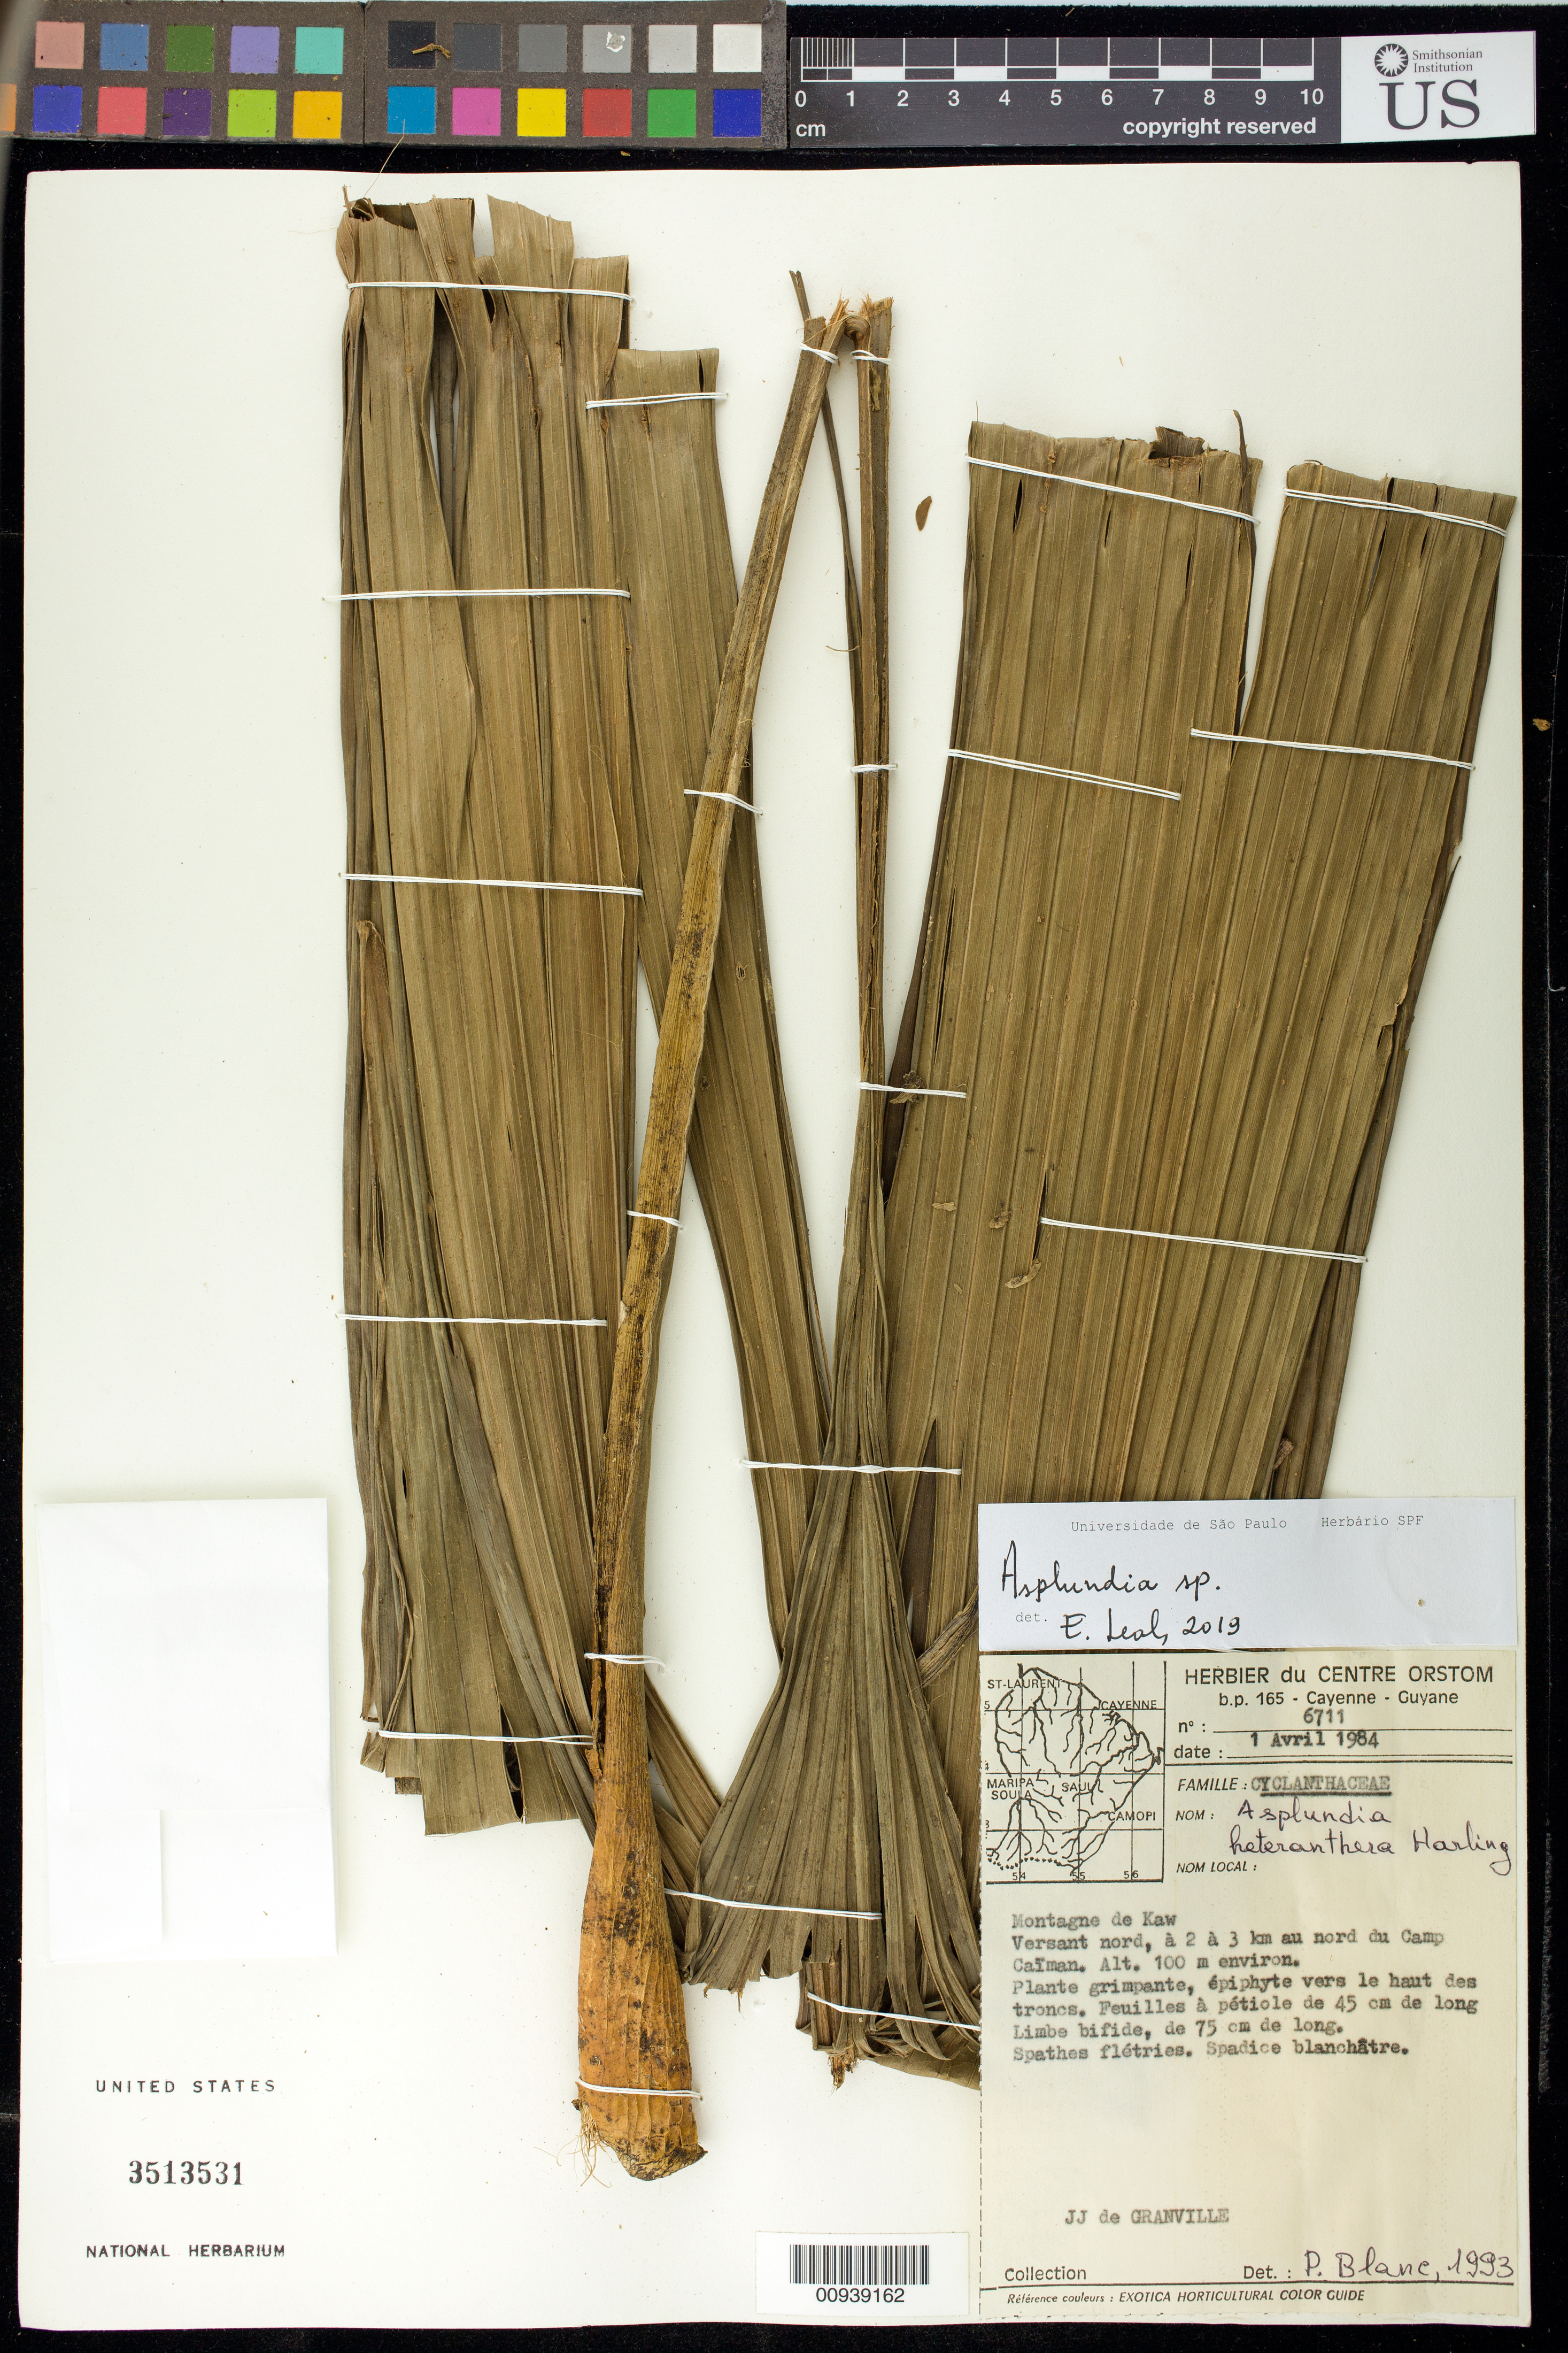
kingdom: Plantae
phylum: Tracheophyta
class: Liliopsida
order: Pandanales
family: Cyclanthaceae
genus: Asplundia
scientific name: Asplundia sp.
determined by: Leal, E.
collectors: J.-J. de Granville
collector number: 6711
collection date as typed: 1-Apr-84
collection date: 1984-04-01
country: French Guiana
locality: Montagne de Kaw. Versant nord, a 2 a 3 km au nord du Camp Caiman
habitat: Vers le haut des troncs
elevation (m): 100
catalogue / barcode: US 3513531